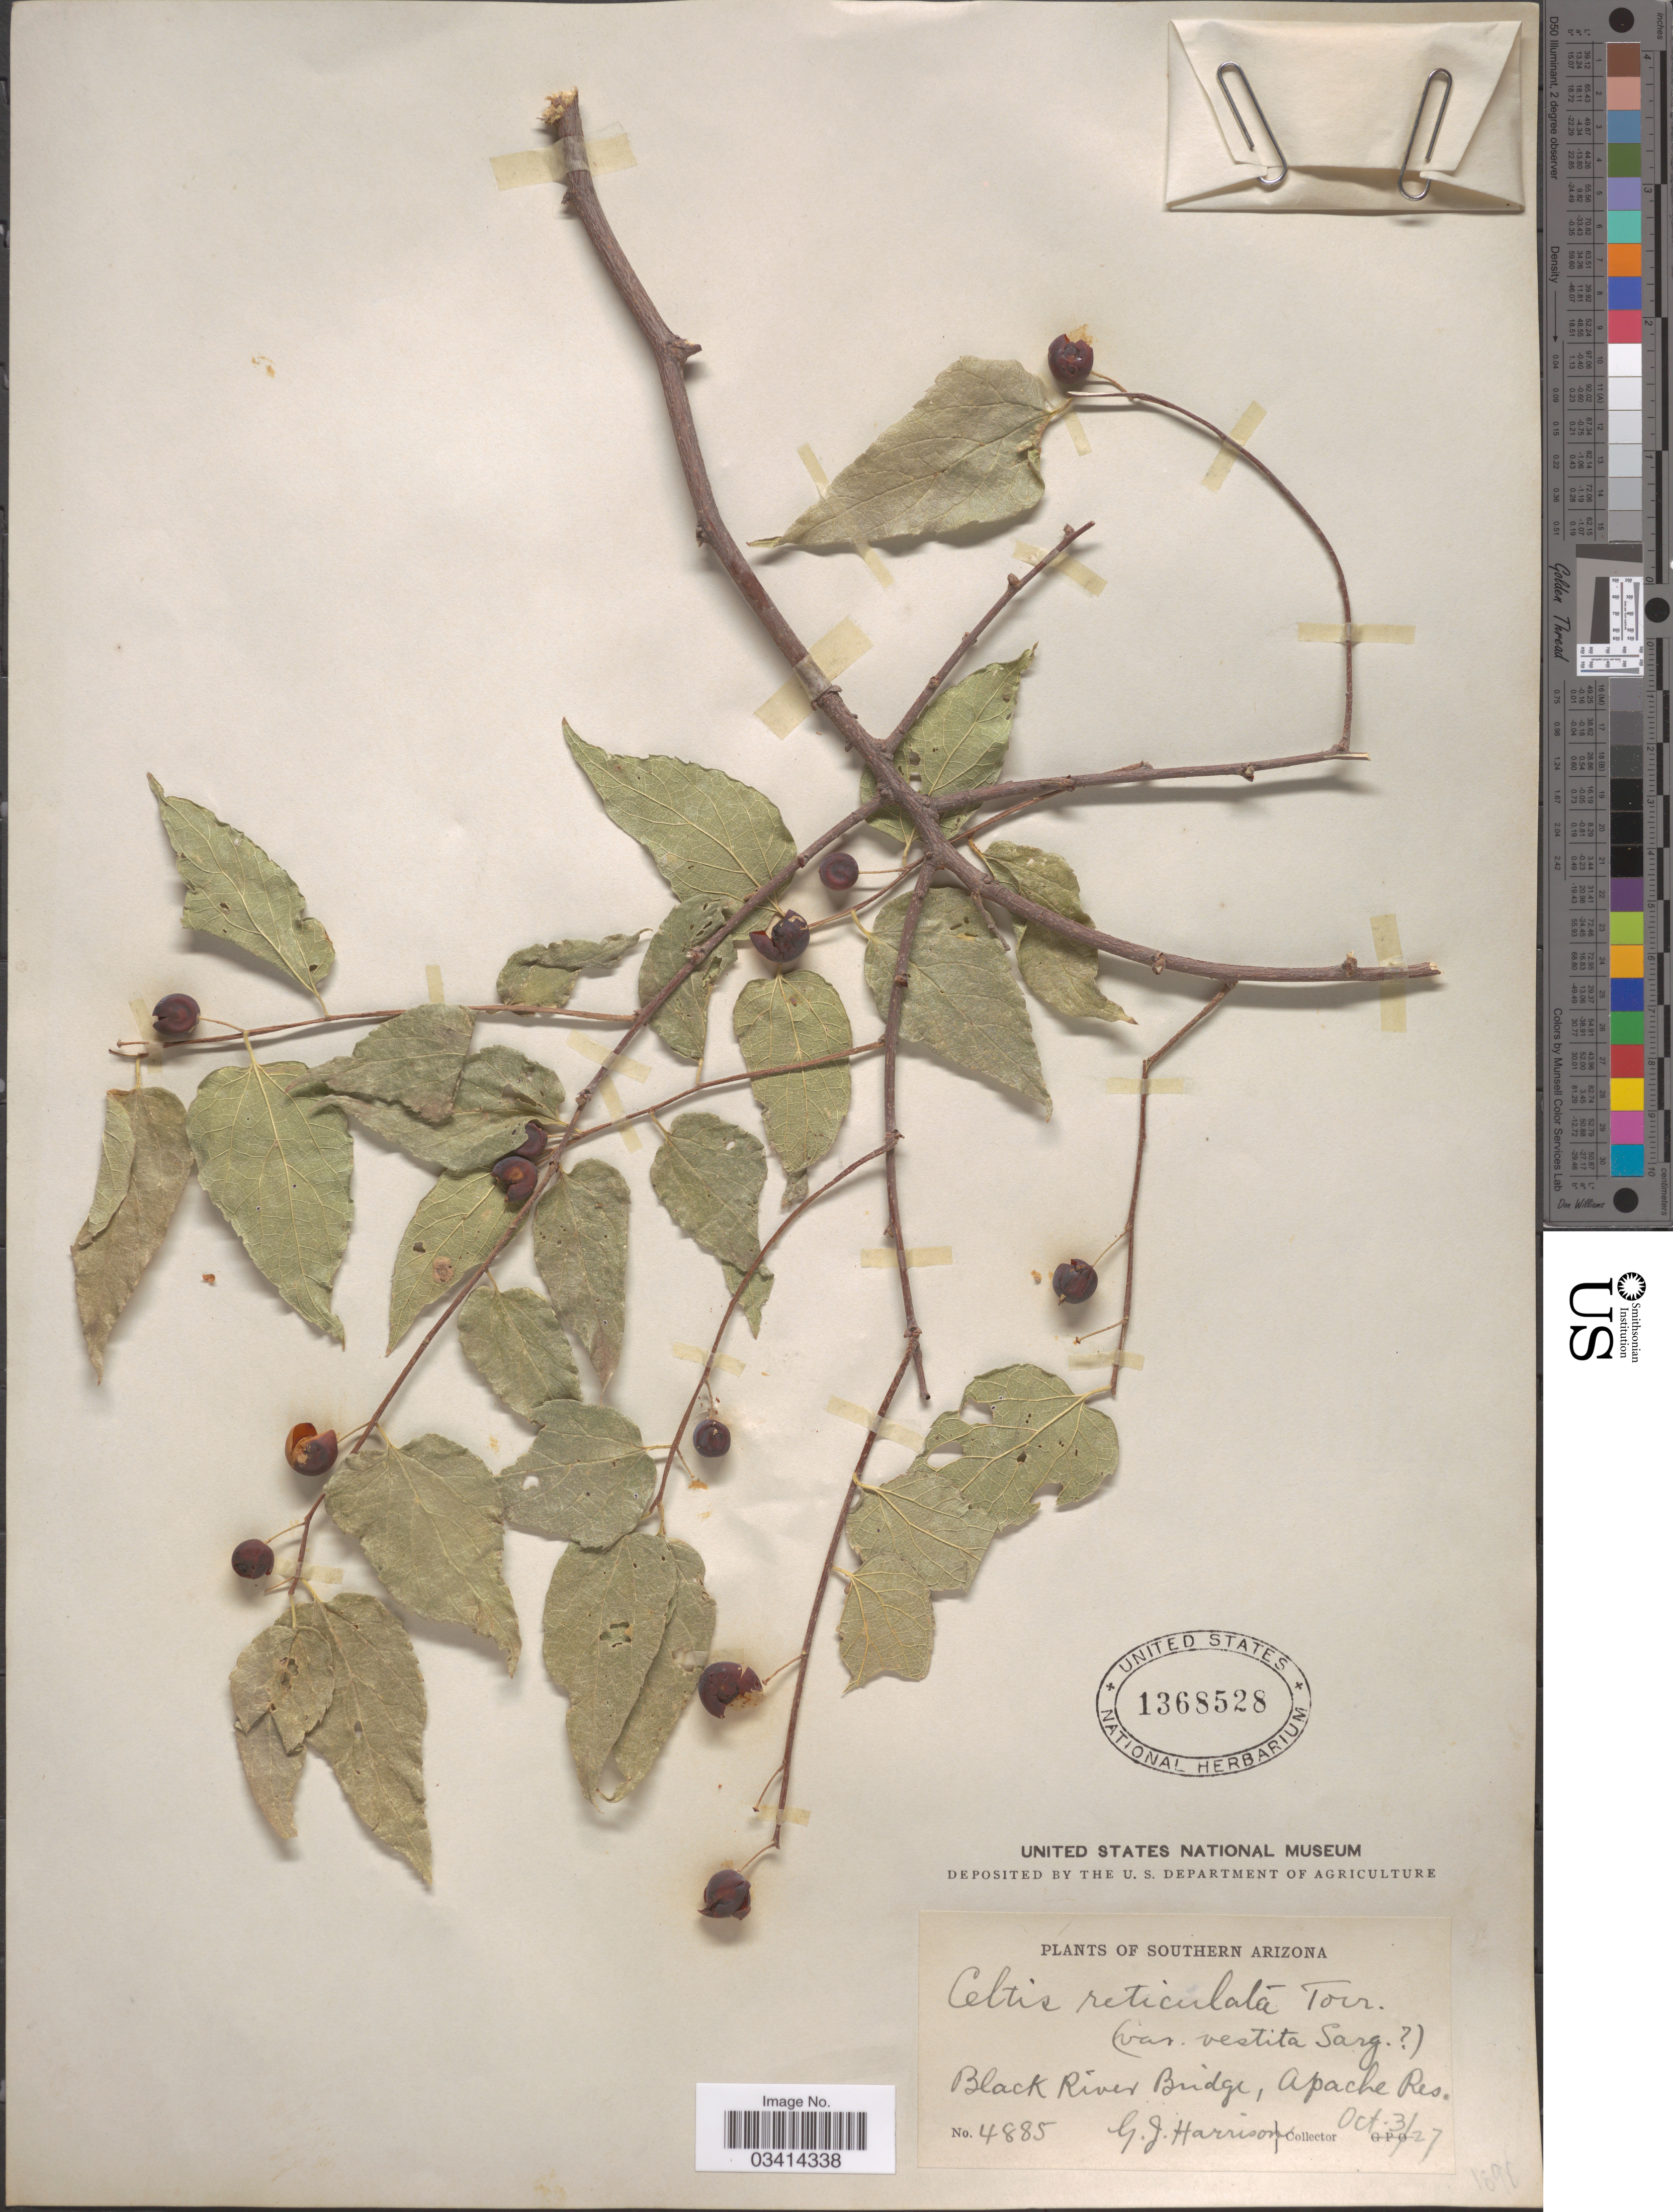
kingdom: Plantae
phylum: Tracheophyta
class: Magnoliopsida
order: Rosales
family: Cannabaceae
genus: Celtis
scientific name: Celtis reticulata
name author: Torr.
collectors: G. J. Harrison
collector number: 4885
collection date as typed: Transcribed d/m/y: 3/10/27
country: United States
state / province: Arizona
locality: Southern Arizona. Black River Bridge, Apache Res.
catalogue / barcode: US 1368528